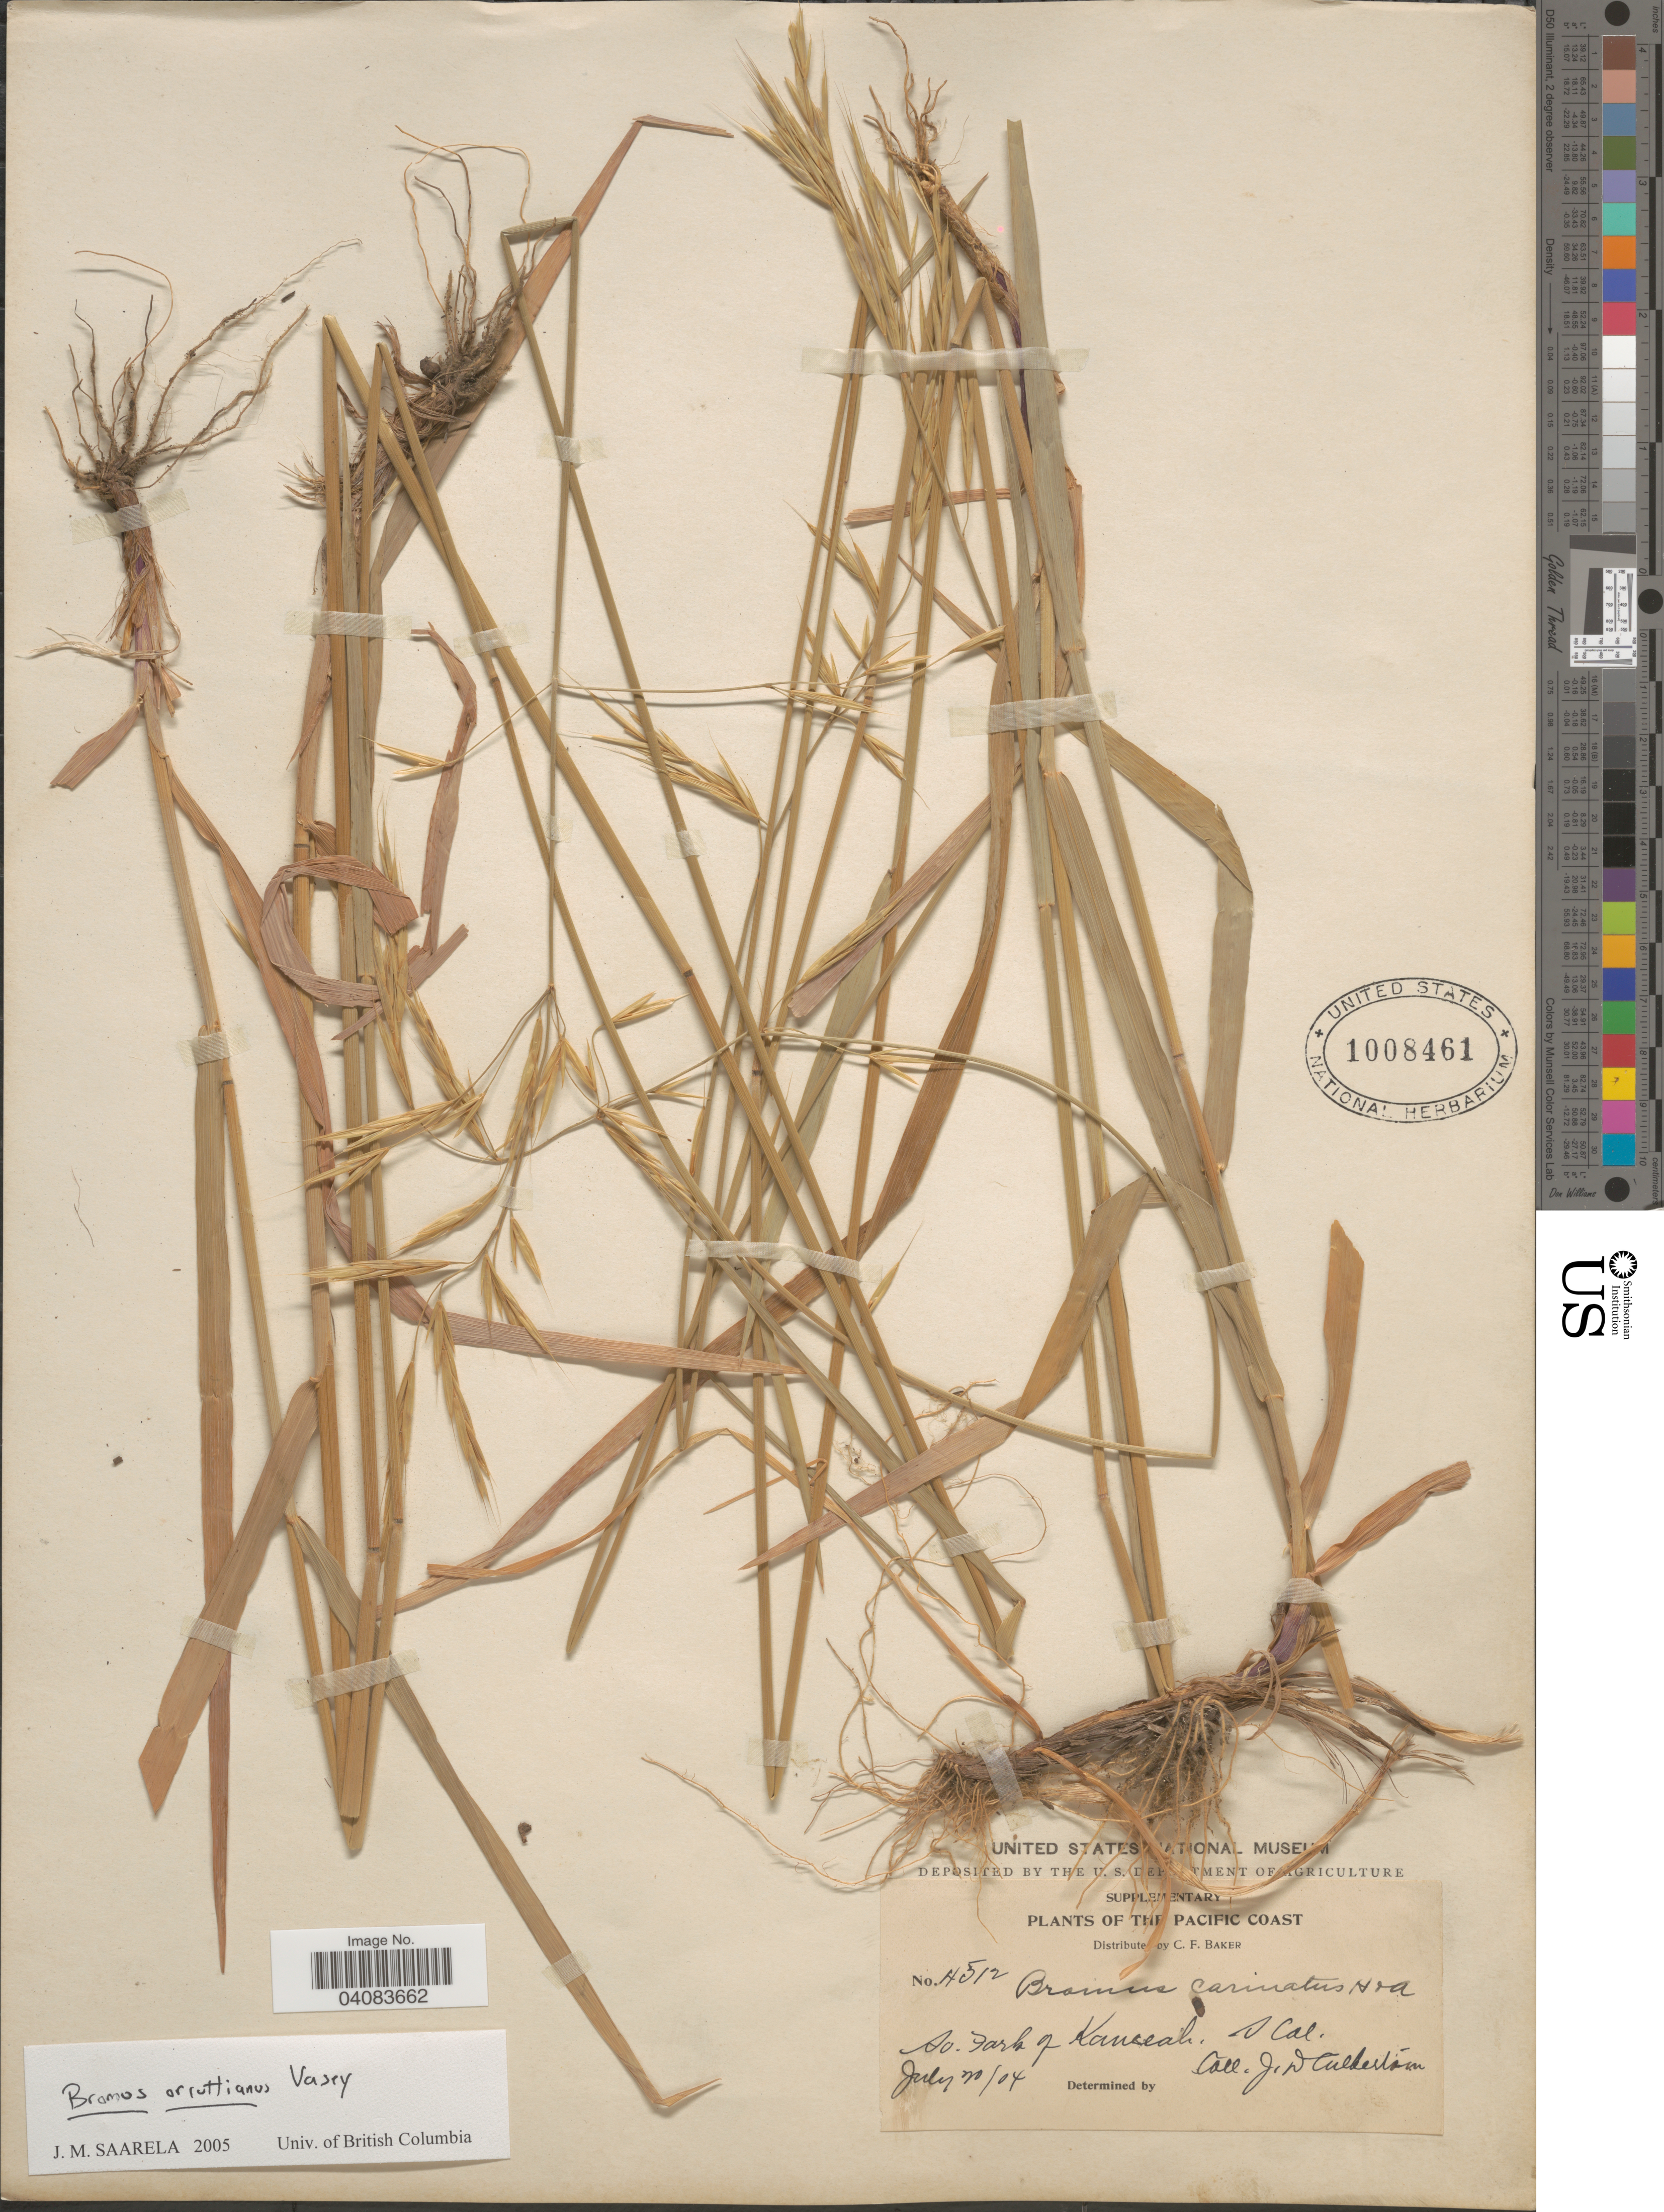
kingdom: Plantae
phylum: Tracheophyta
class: Liliopsida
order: Poales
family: Poaceae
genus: Bromus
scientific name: Bromus orcuttianus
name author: Vasey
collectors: J. Culbertson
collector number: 4512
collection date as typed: Transcribed d/m/y: 20/7/4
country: United States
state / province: California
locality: The Pacific Coast. So. Fork of Kaweah. S Cal.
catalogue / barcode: US 1008461